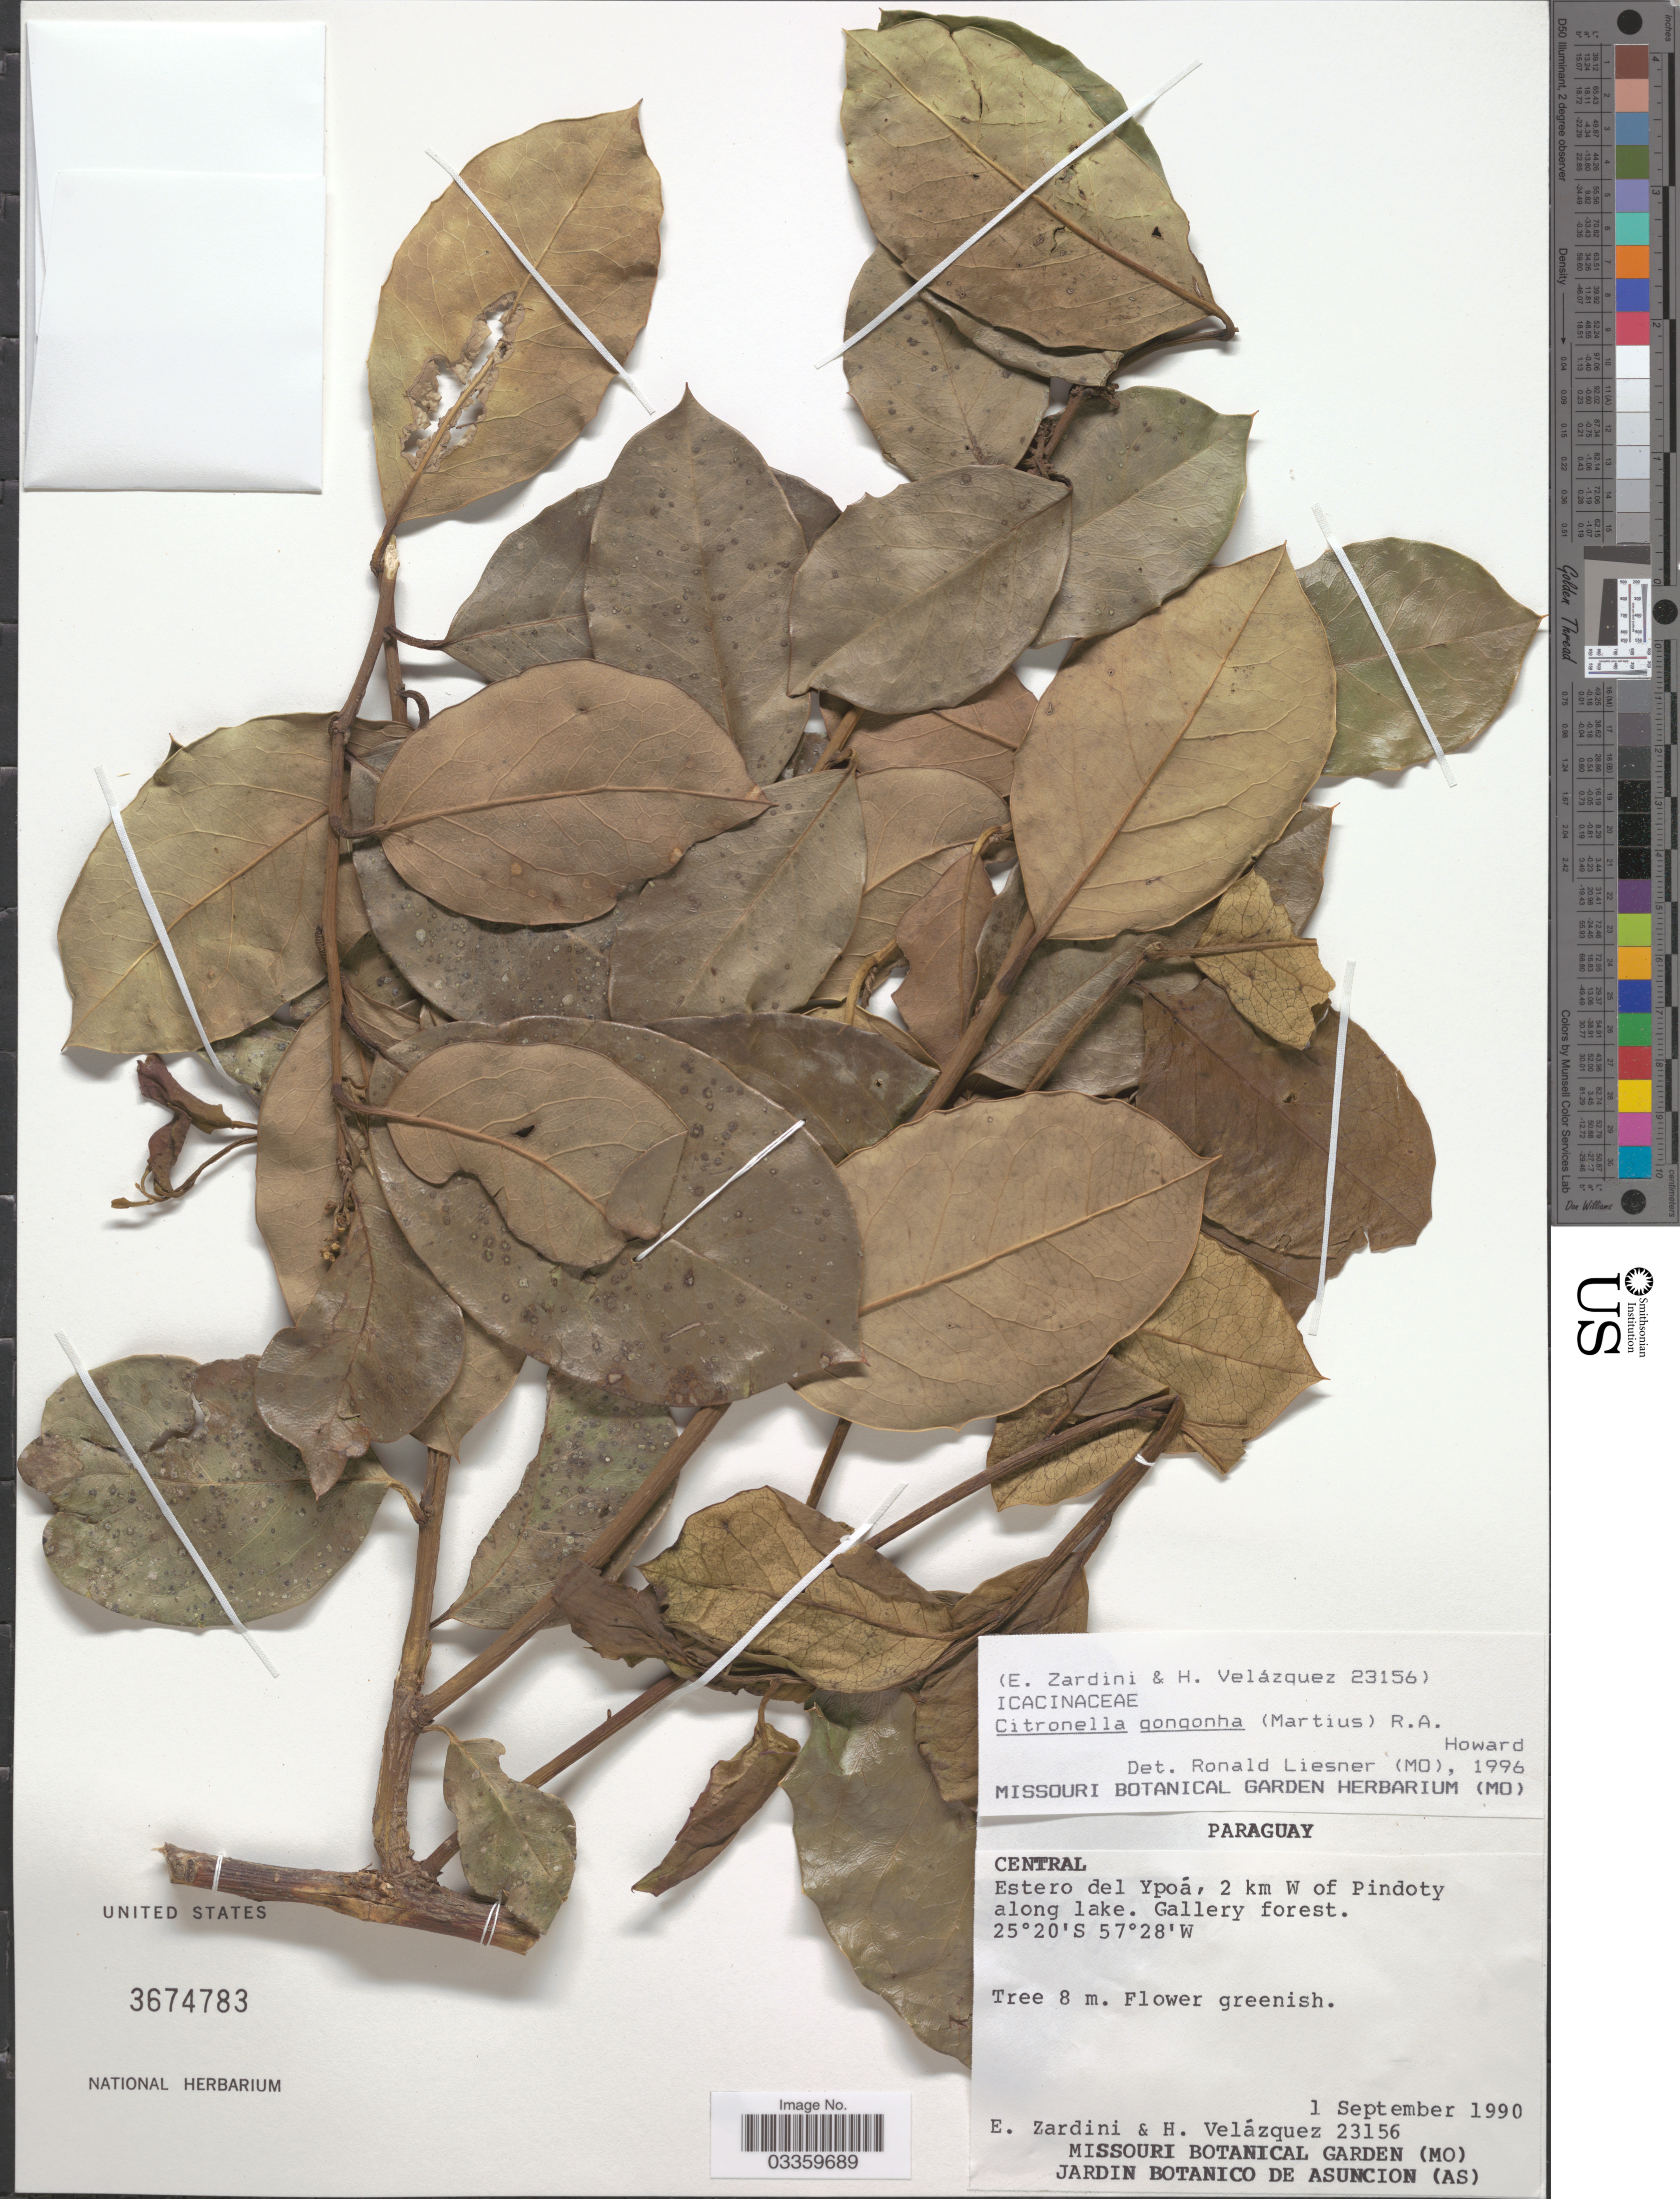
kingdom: Plantae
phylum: Tracheophyta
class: Magnoliopsida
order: Cardiopteridales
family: Cardiopteridaceae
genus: Citronella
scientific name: Citronella gongonha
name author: (Mart.) R.A. Howard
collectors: E. Zardini & H. Velázquez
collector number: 23156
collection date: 1990-09-01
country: Paraguay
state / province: Central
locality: Estero del Ypoá, 2 km W of Pindoty along lake.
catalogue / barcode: US 3674783